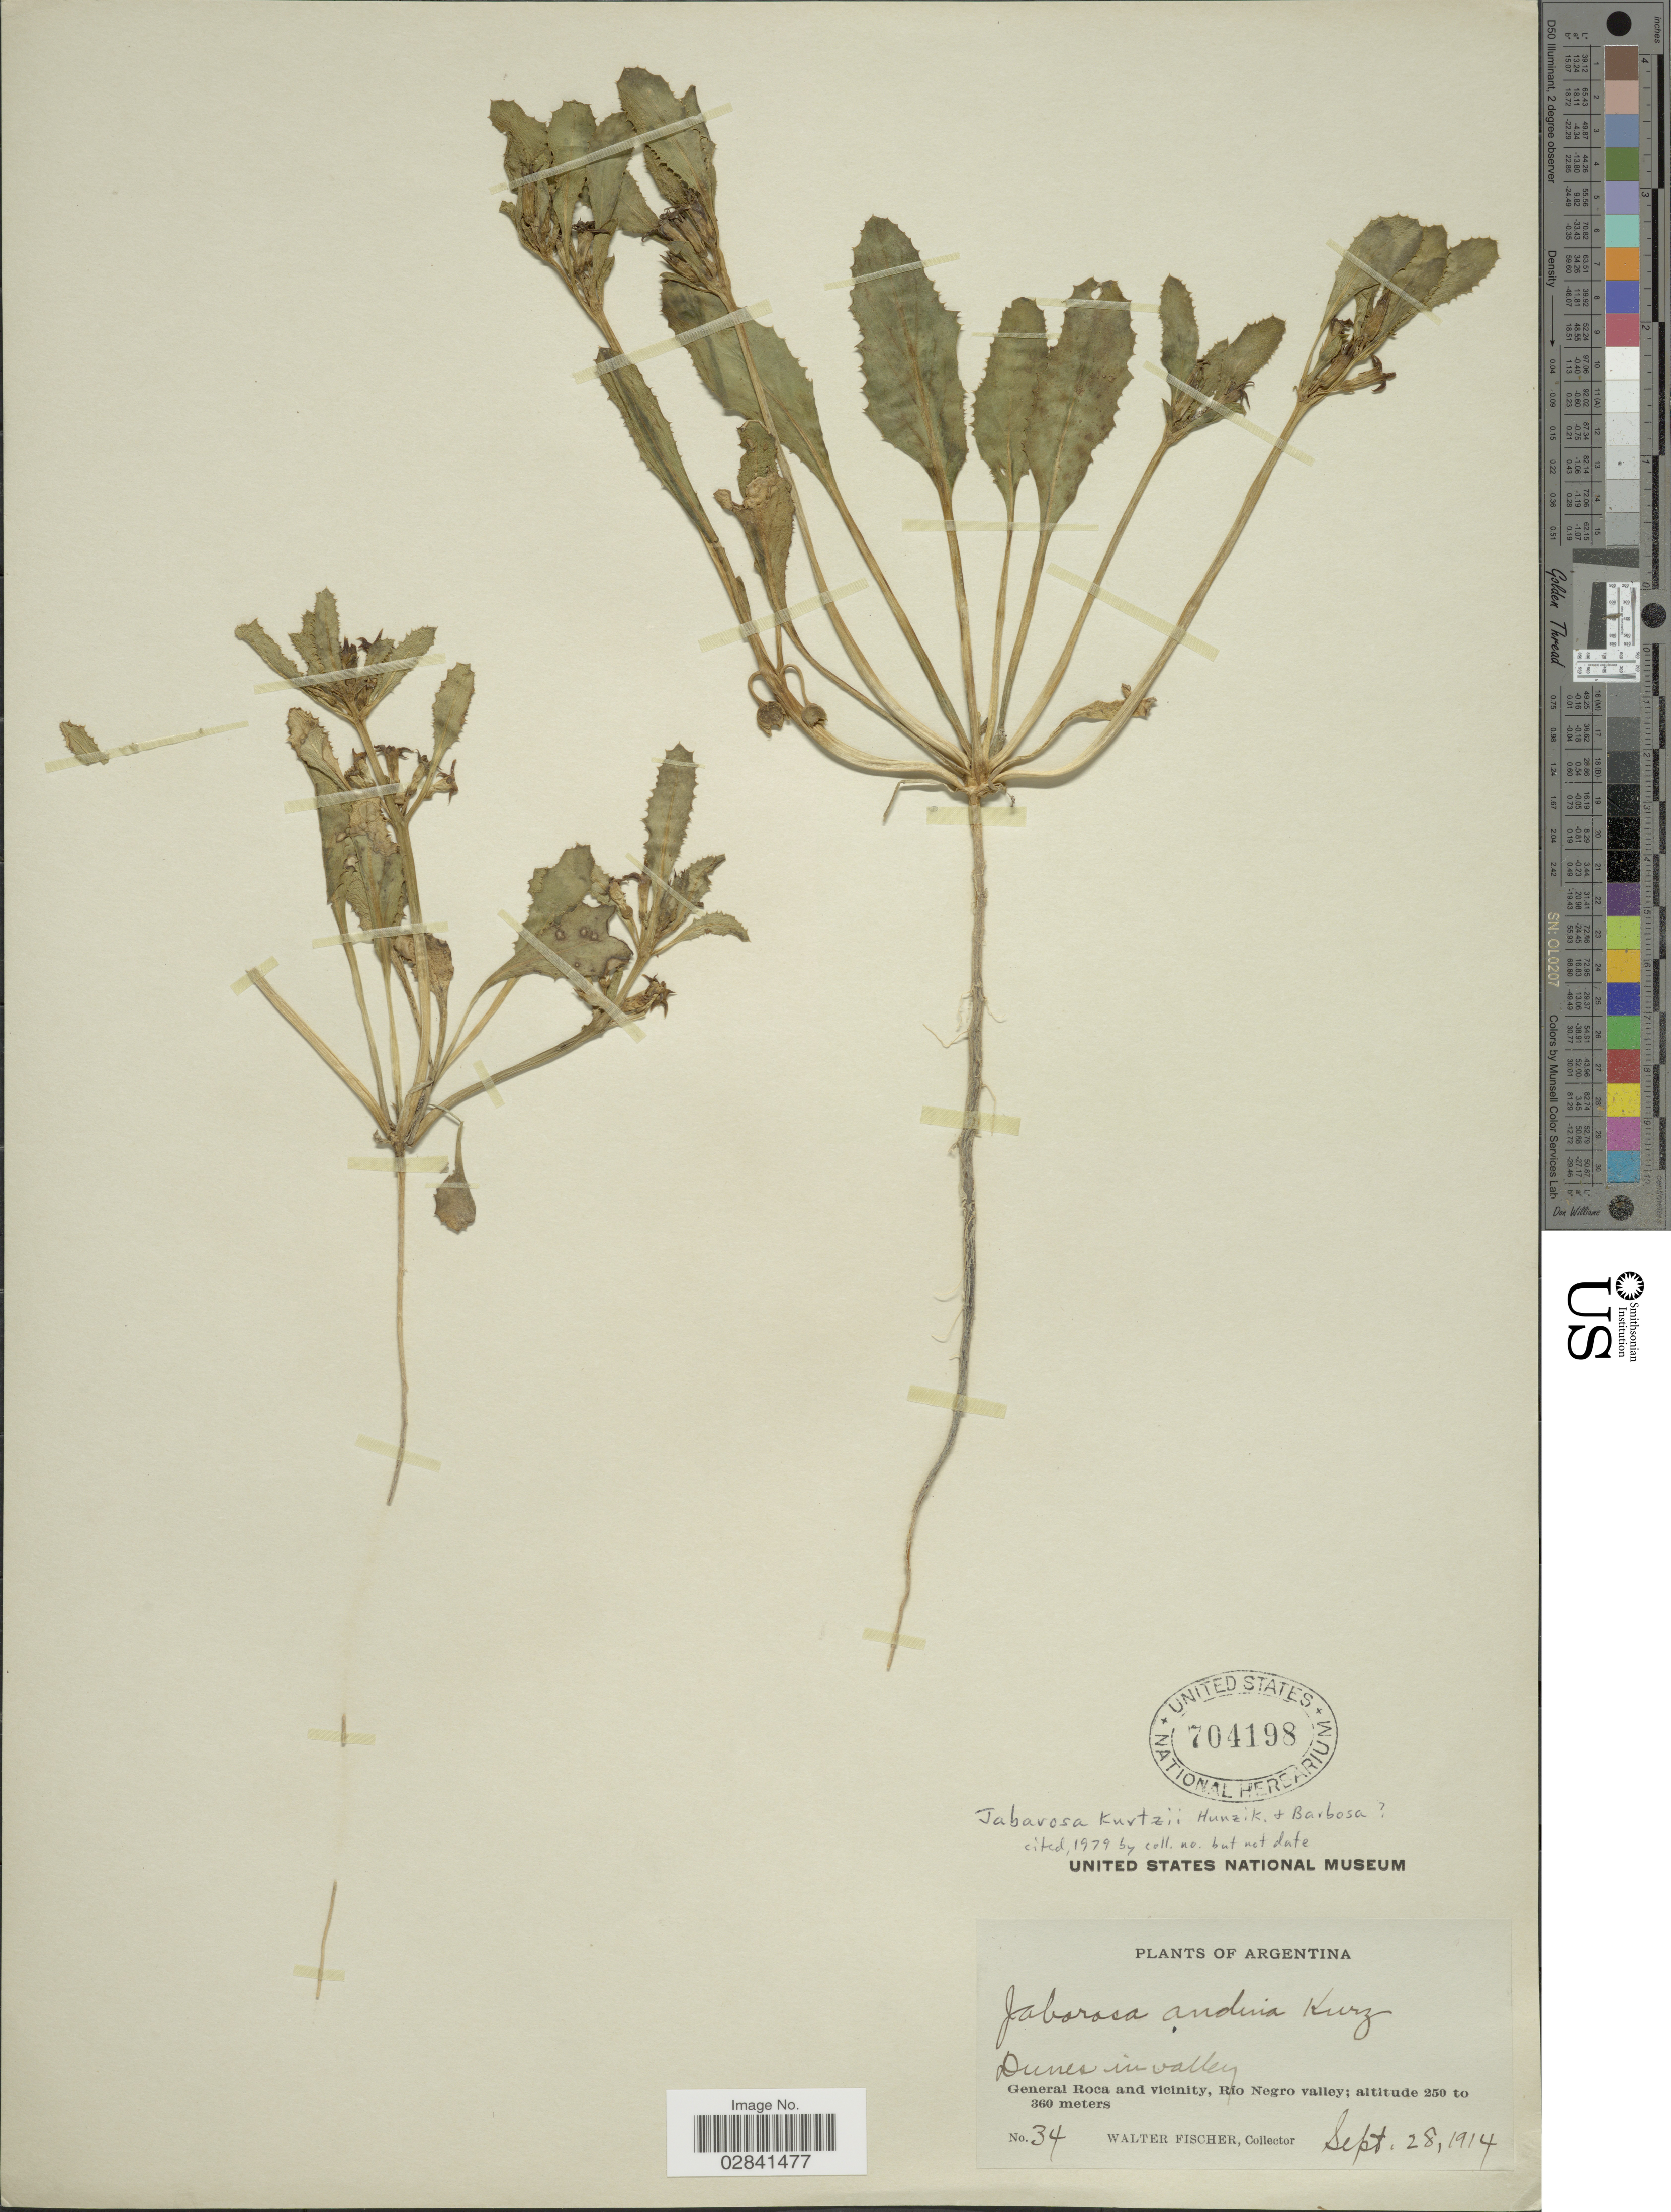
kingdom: Plantae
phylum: Tracheophyta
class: Magnoliopsida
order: Solanales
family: Solanaceae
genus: Jaborosa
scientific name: Jaborosa kurtzii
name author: Hunz. & Barboza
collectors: W. Fischer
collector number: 34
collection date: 1914-09-28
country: Argentina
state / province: Rio Negro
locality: General Rosa and vicinity, Río Negro valley.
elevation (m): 250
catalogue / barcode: US 704198